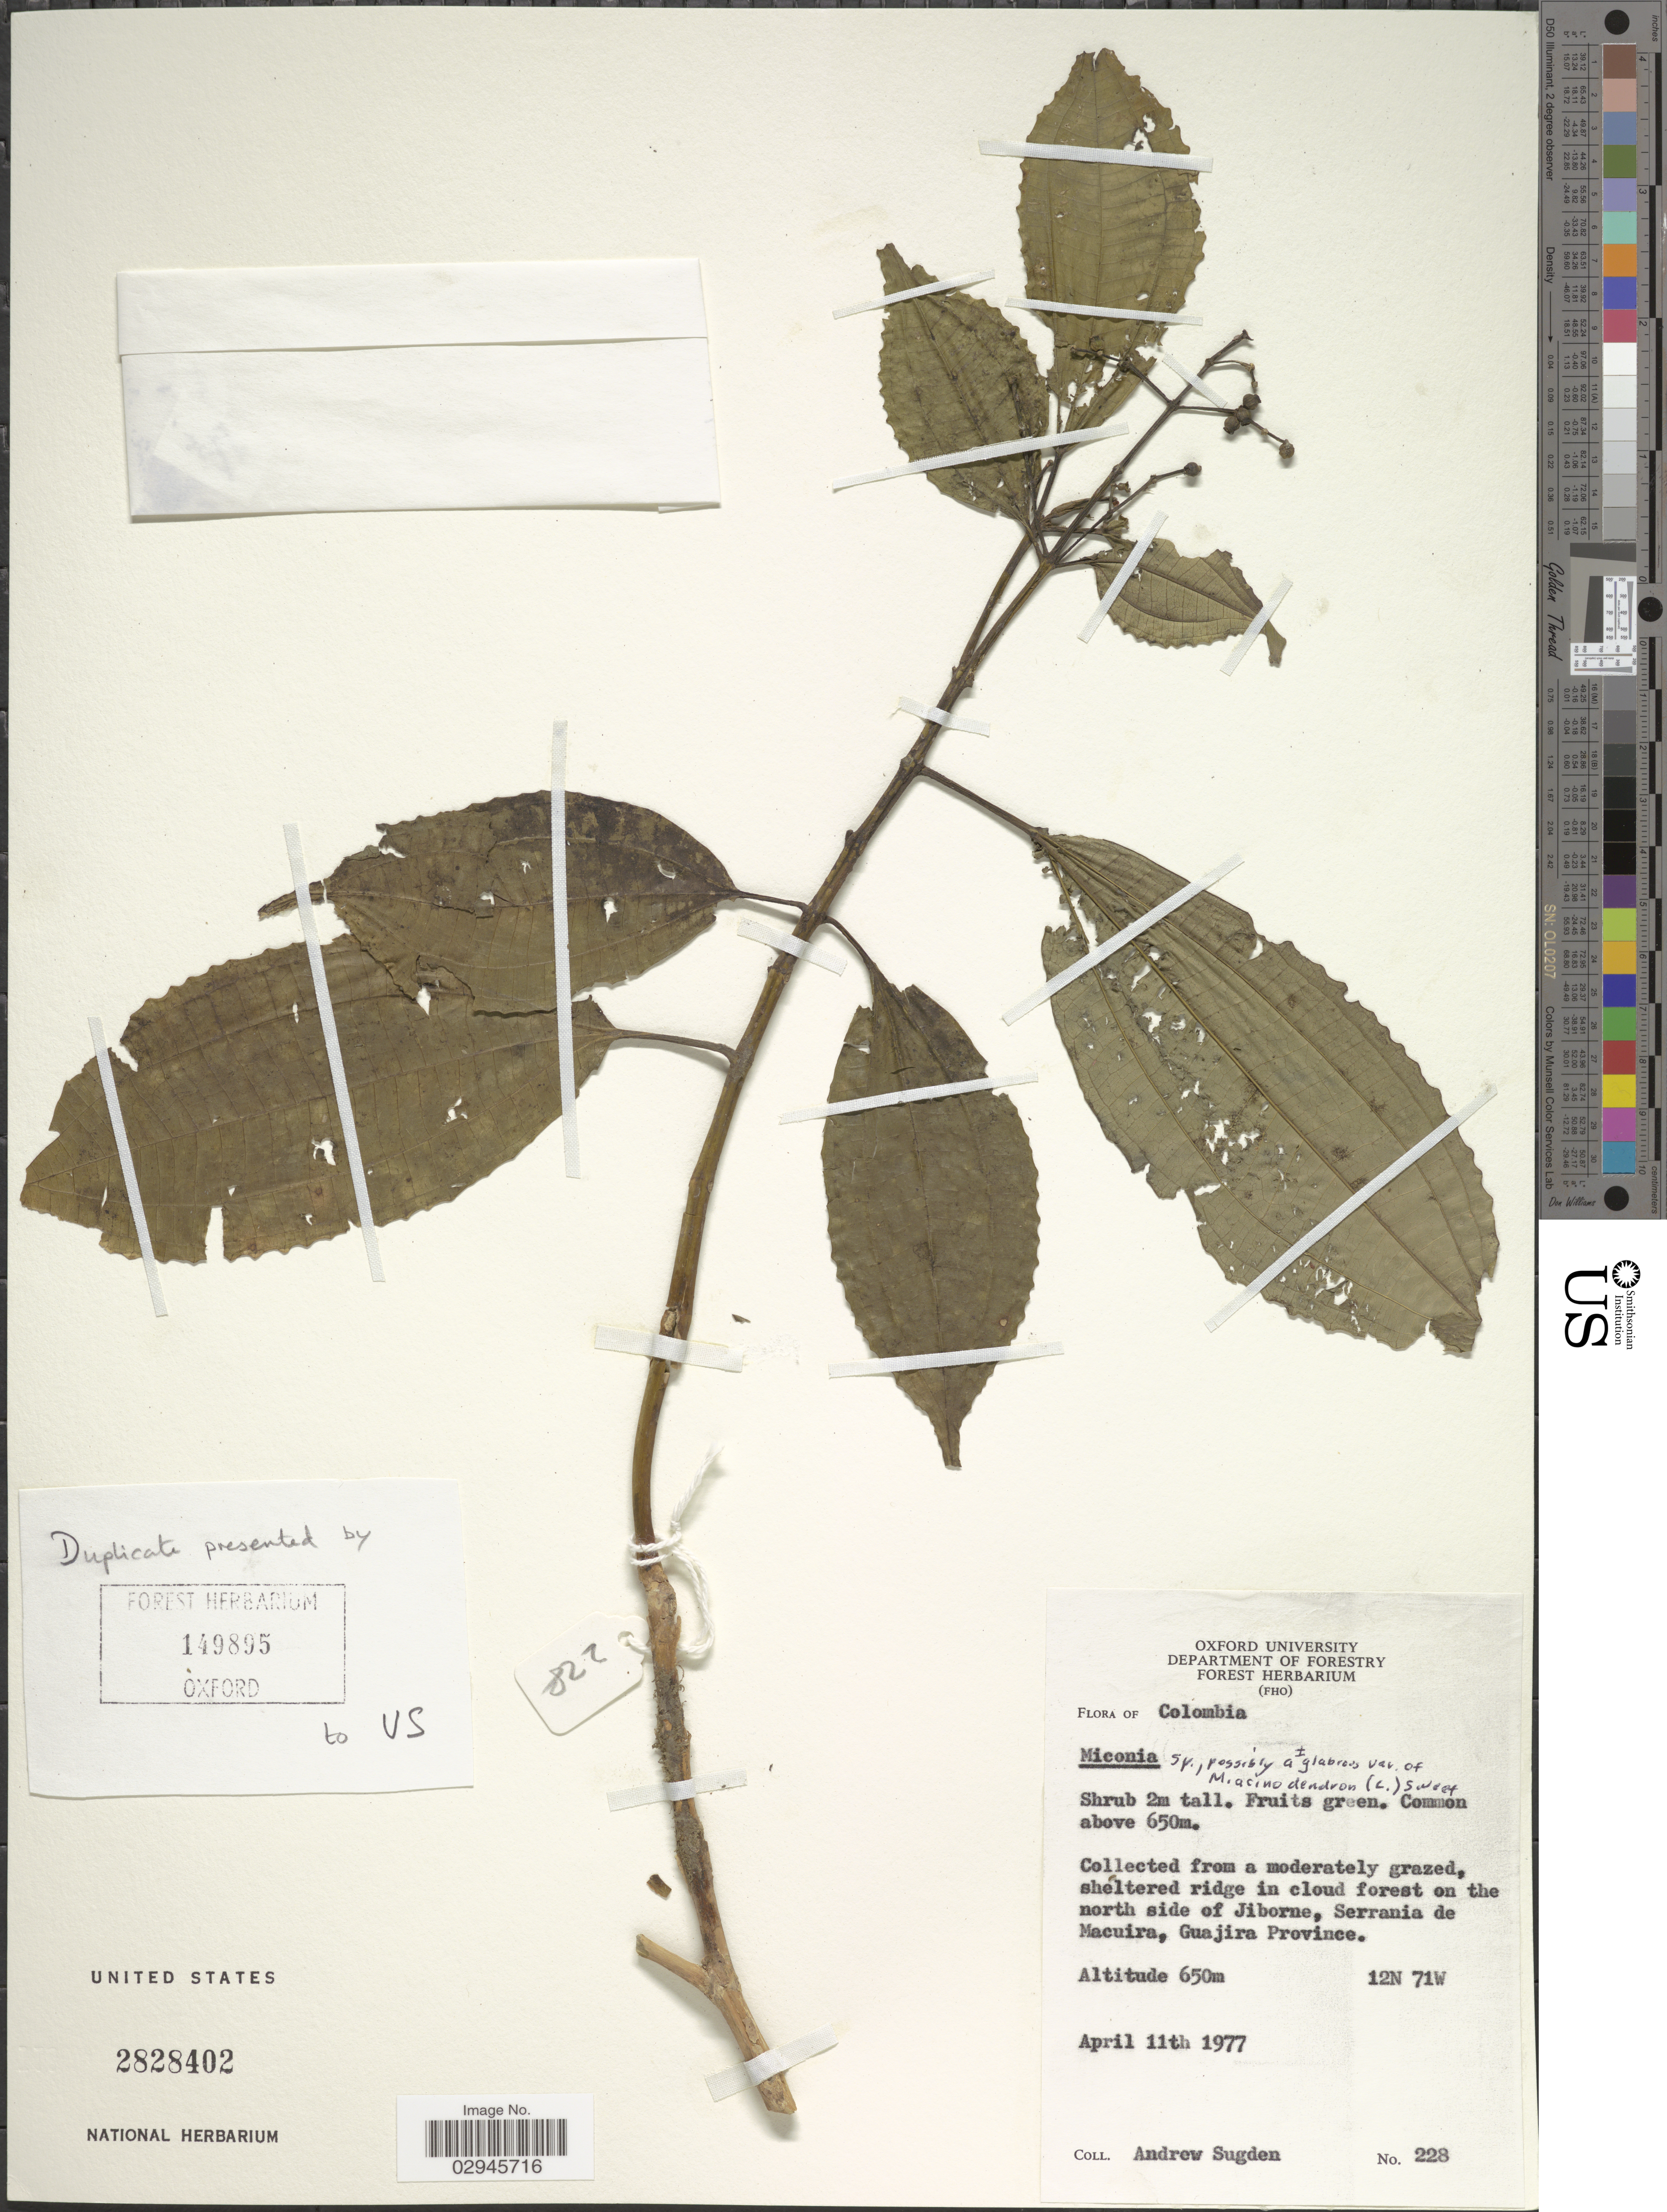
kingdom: Plantae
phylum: Tracheophyta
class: Magnoliopsida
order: Myrtales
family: Melastomataceae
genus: Miconia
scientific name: Miconia sp.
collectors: A. Sugden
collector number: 228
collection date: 1977-04-11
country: Colombia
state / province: La Guajira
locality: From a moderately grazed, sheltered ridge in cloud forest on the north side of Jiborne, Serrania de Macuira.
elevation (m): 650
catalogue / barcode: US 2828402